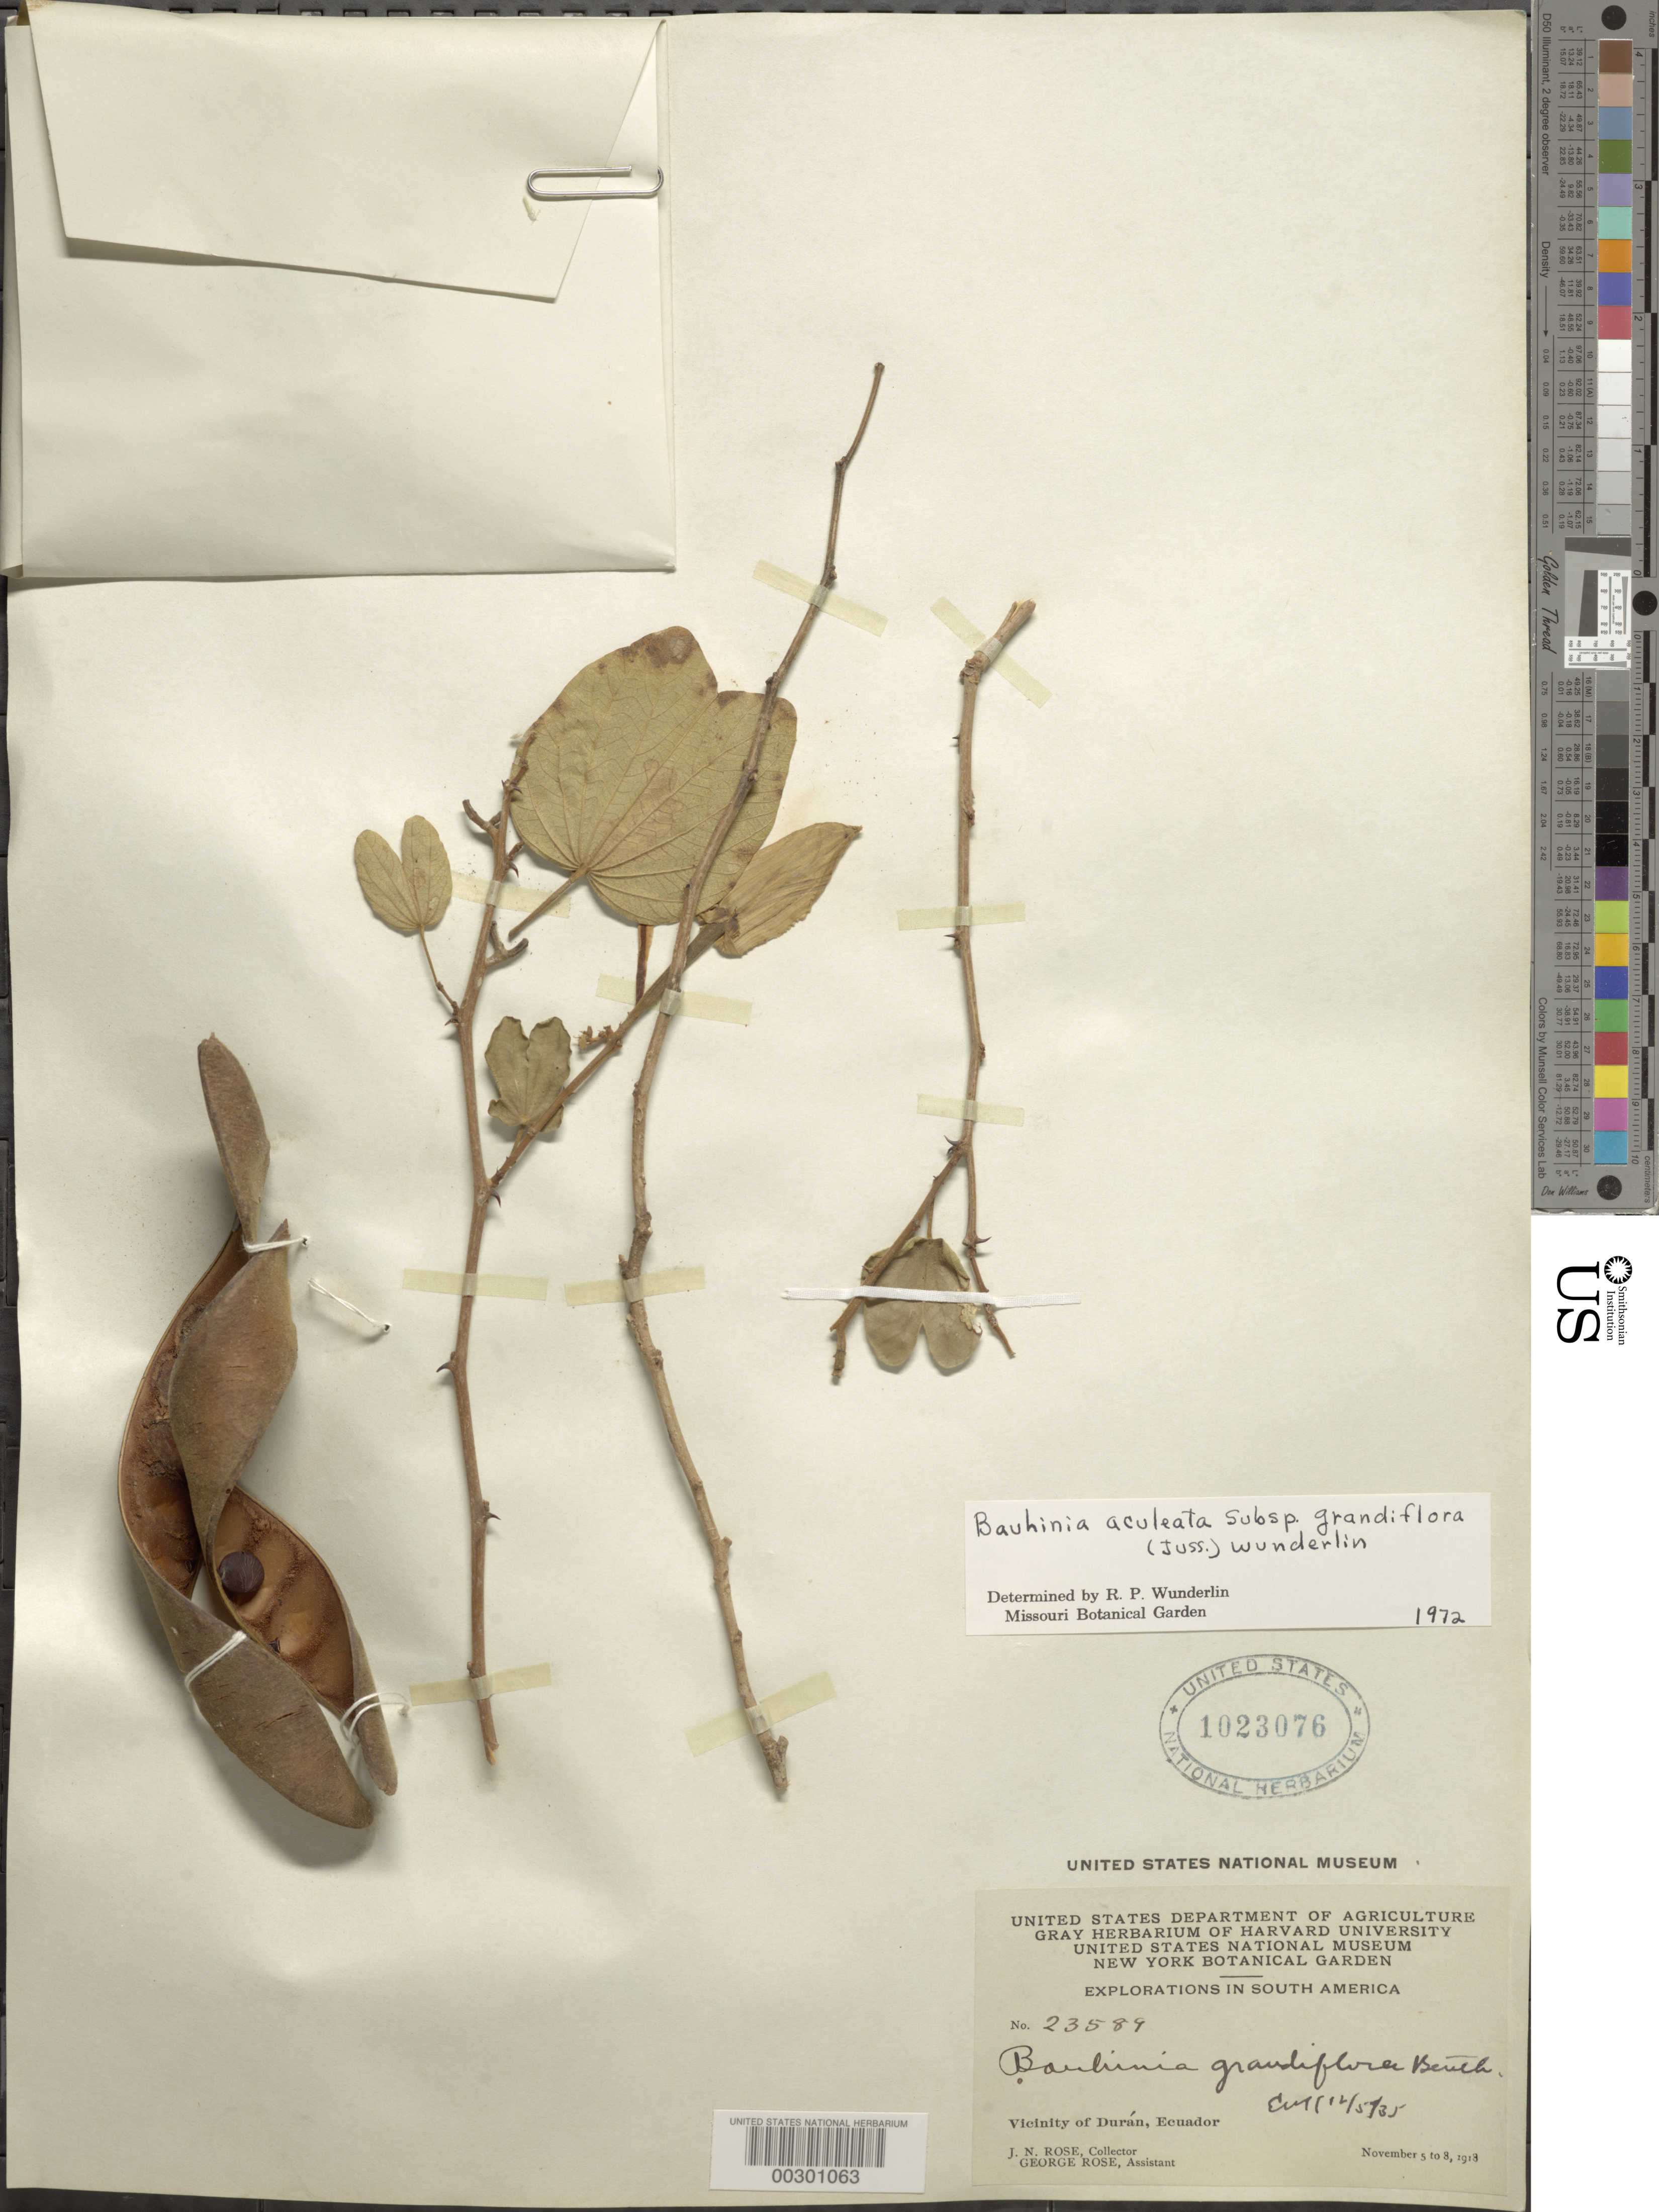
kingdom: Plantae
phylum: Tracheophyta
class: Magnoliopsida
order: Fabales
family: Fabaceae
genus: Bauhinia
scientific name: Bauhinia aculeata subsp. grandiflora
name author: (Juss.) Wunderlin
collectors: J. N. Rose & G. Rose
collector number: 23589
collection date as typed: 05 Nov 1918 to 08 Nov 1918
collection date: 1918-11-05/1918-11-08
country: Ecuador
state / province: Guayas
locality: Alfaro (Duran)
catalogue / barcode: US 1023076